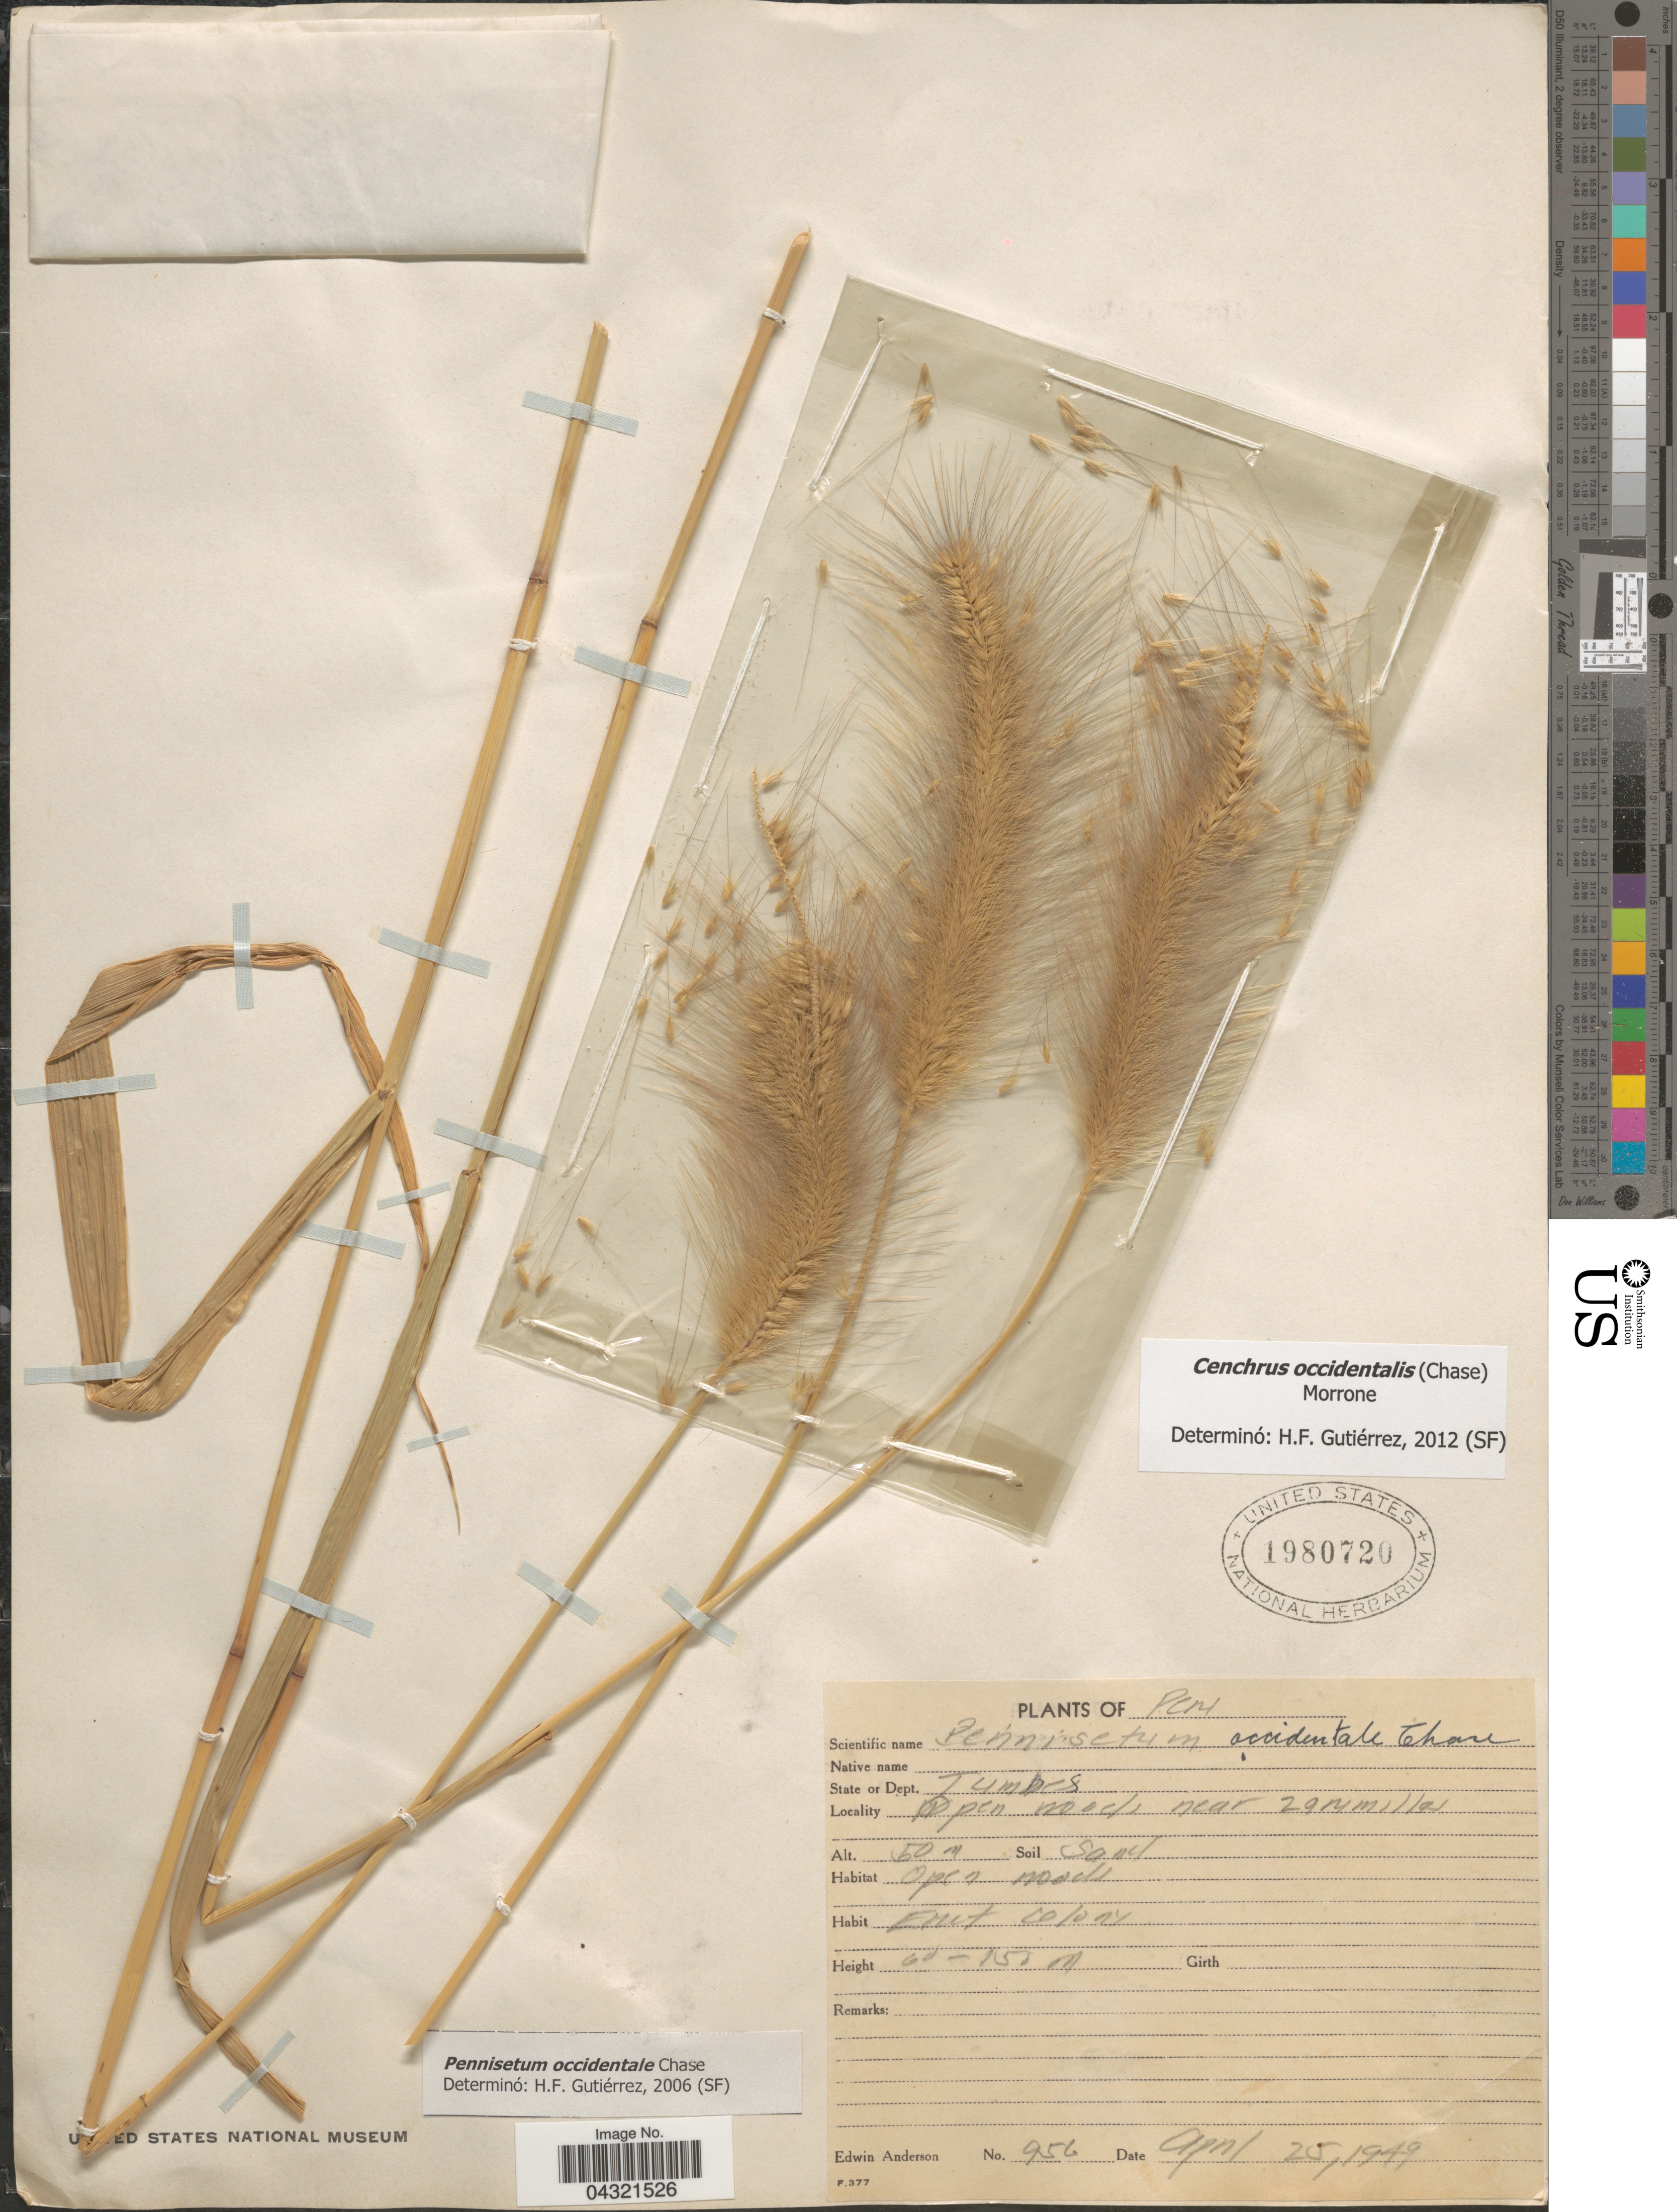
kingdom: Plantae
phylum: Tracheophyta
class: Liliopsida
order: Poales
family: Poaceae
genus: Cenchrus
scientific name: Cenchrus occidentalis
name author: (Chase) Morrone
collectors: E. Anderson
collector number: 956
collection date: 1949-04-25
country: Peru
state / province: Tumbes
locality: State or Dept. Tumbes. Open woods near Zarumilla.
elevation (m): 50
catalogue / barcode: US 1980720